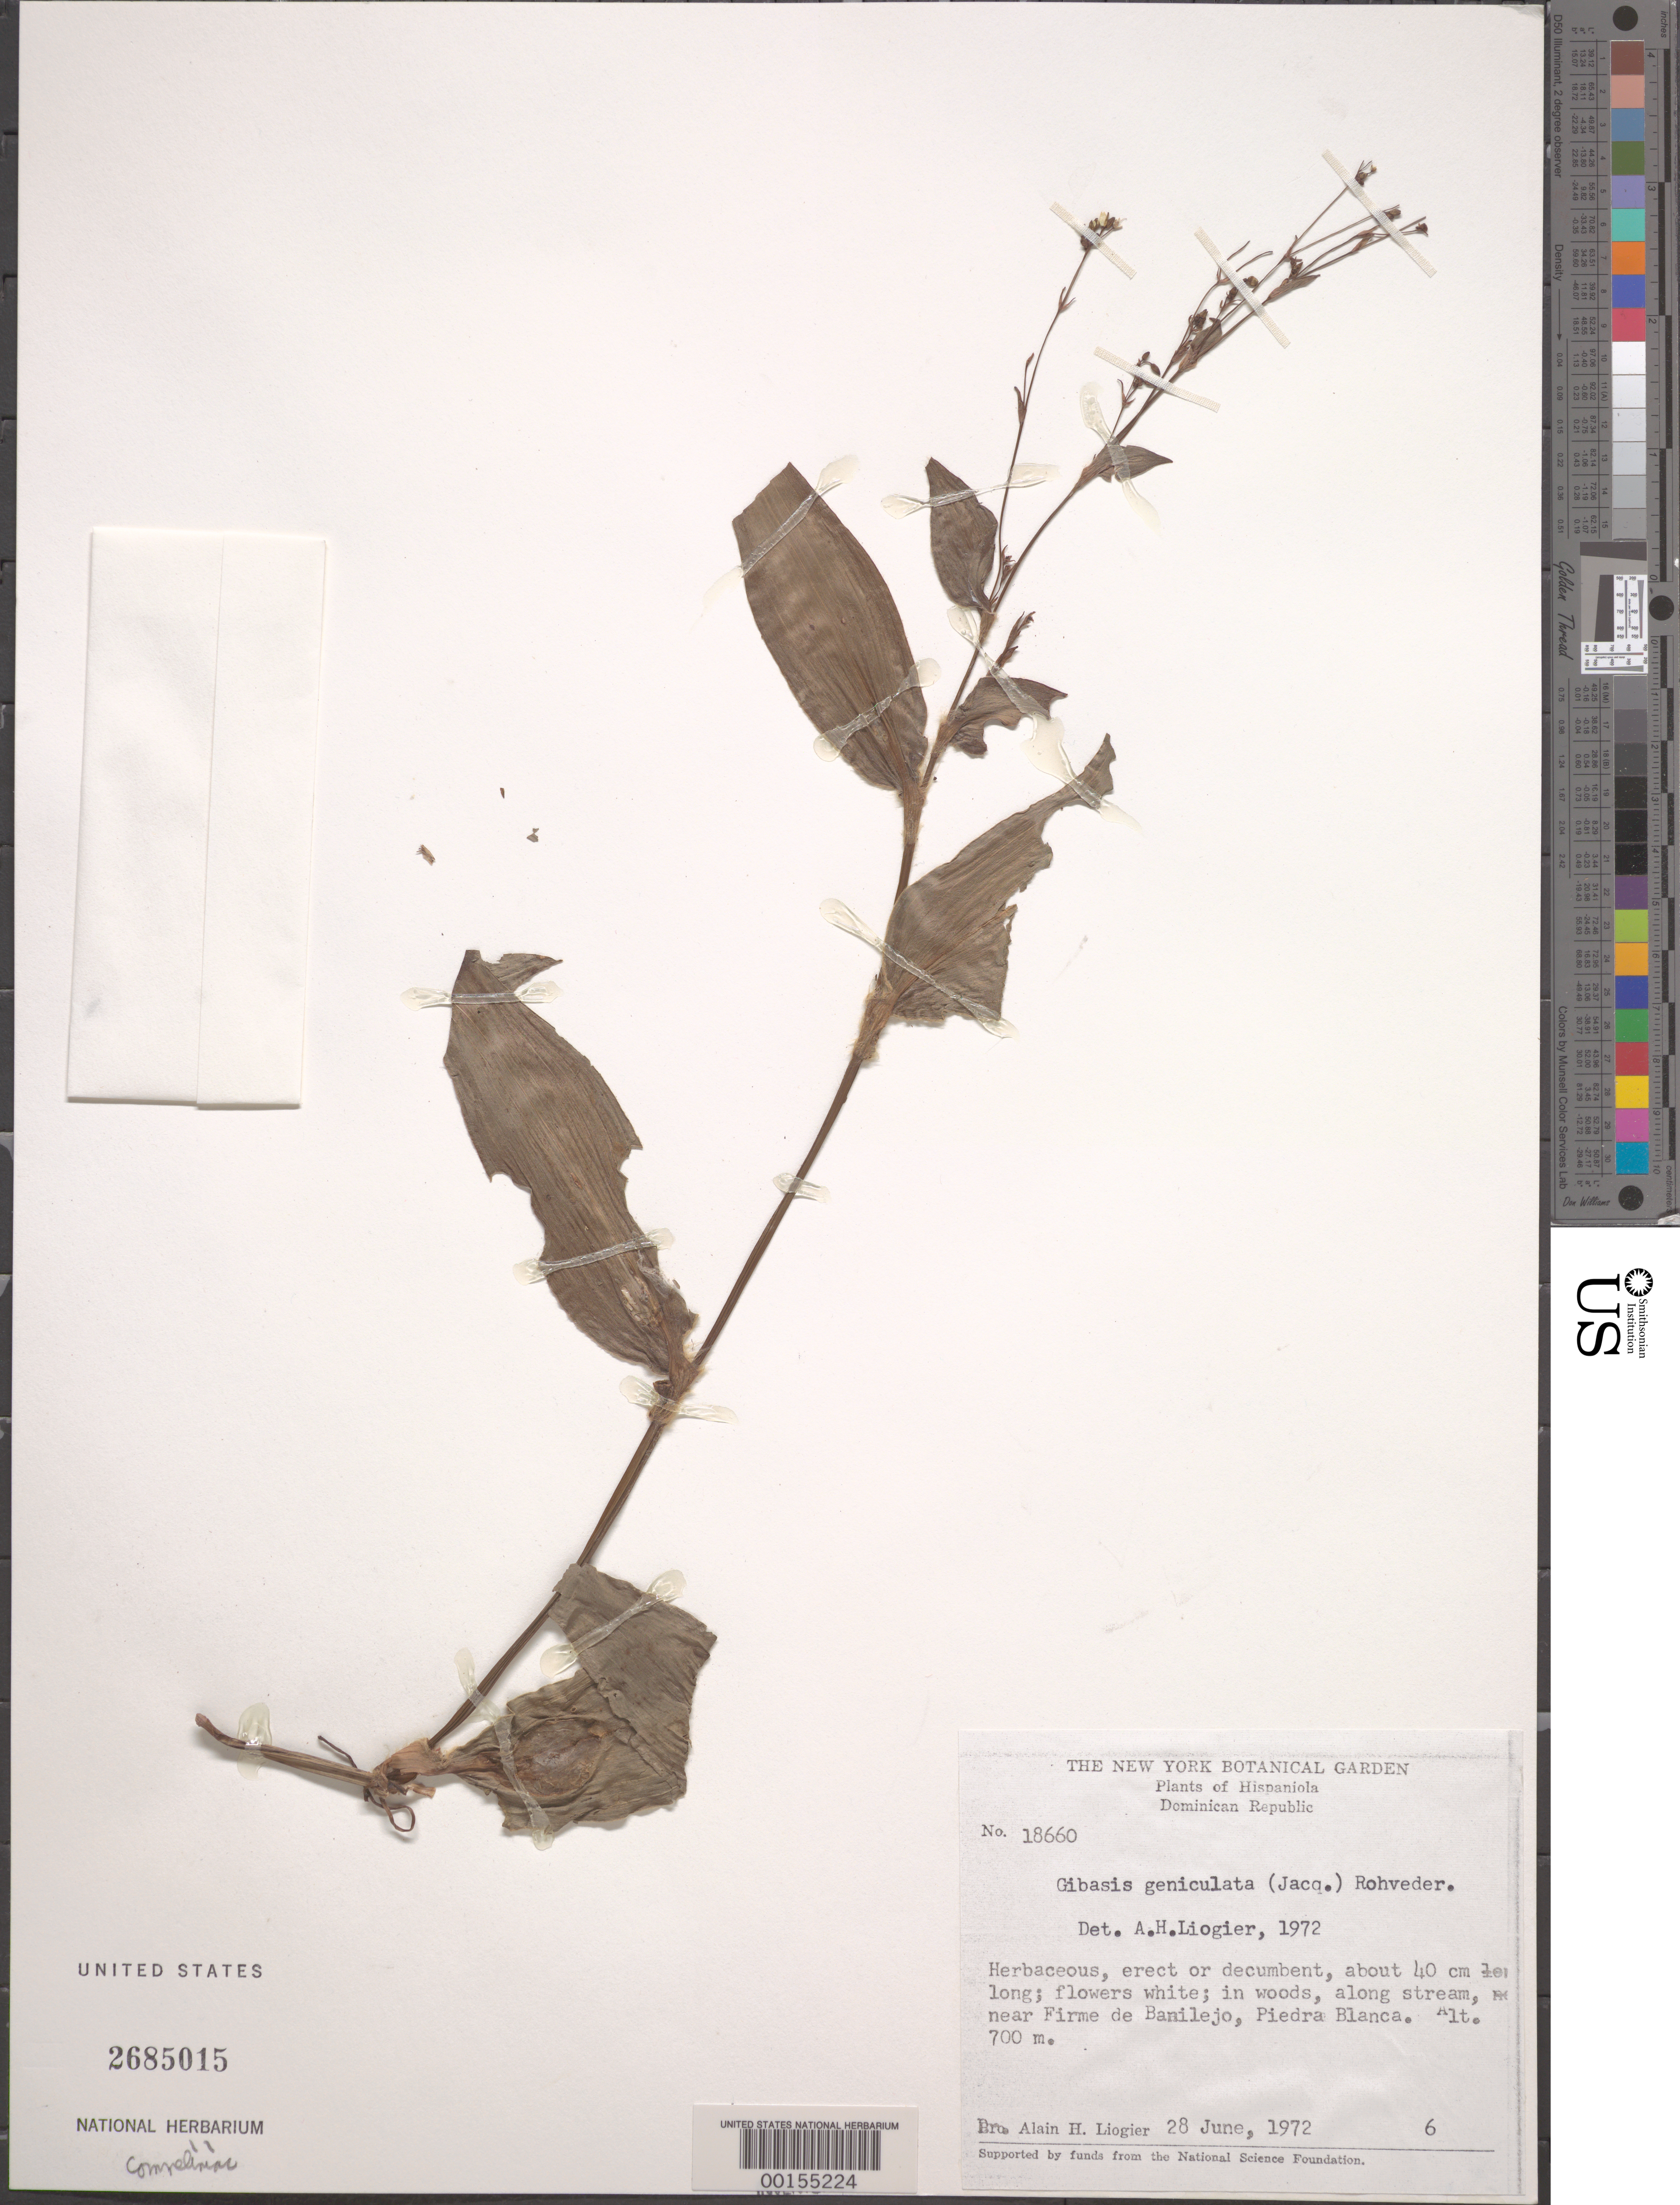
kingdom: Plantae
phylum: Tracheophyta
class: Liliopsida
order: Commelinales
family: Commelinaceae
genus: Gibasis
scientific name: Gibasis geniculata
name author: (Jacq.) Rohweder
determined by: Faden, Robert B., (US), Smithsonian Institution - National Museum of Natural History (UNITED STATES)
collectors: A. H. Liogier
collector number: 18660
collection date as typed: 28 Jun 1972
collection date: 1972-06-28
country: Dominican Republic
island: Hispaniola Island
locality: Near firme de banilejo, piedra blanca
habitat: Streambank, woods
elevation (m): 700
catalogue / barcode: US 2685015